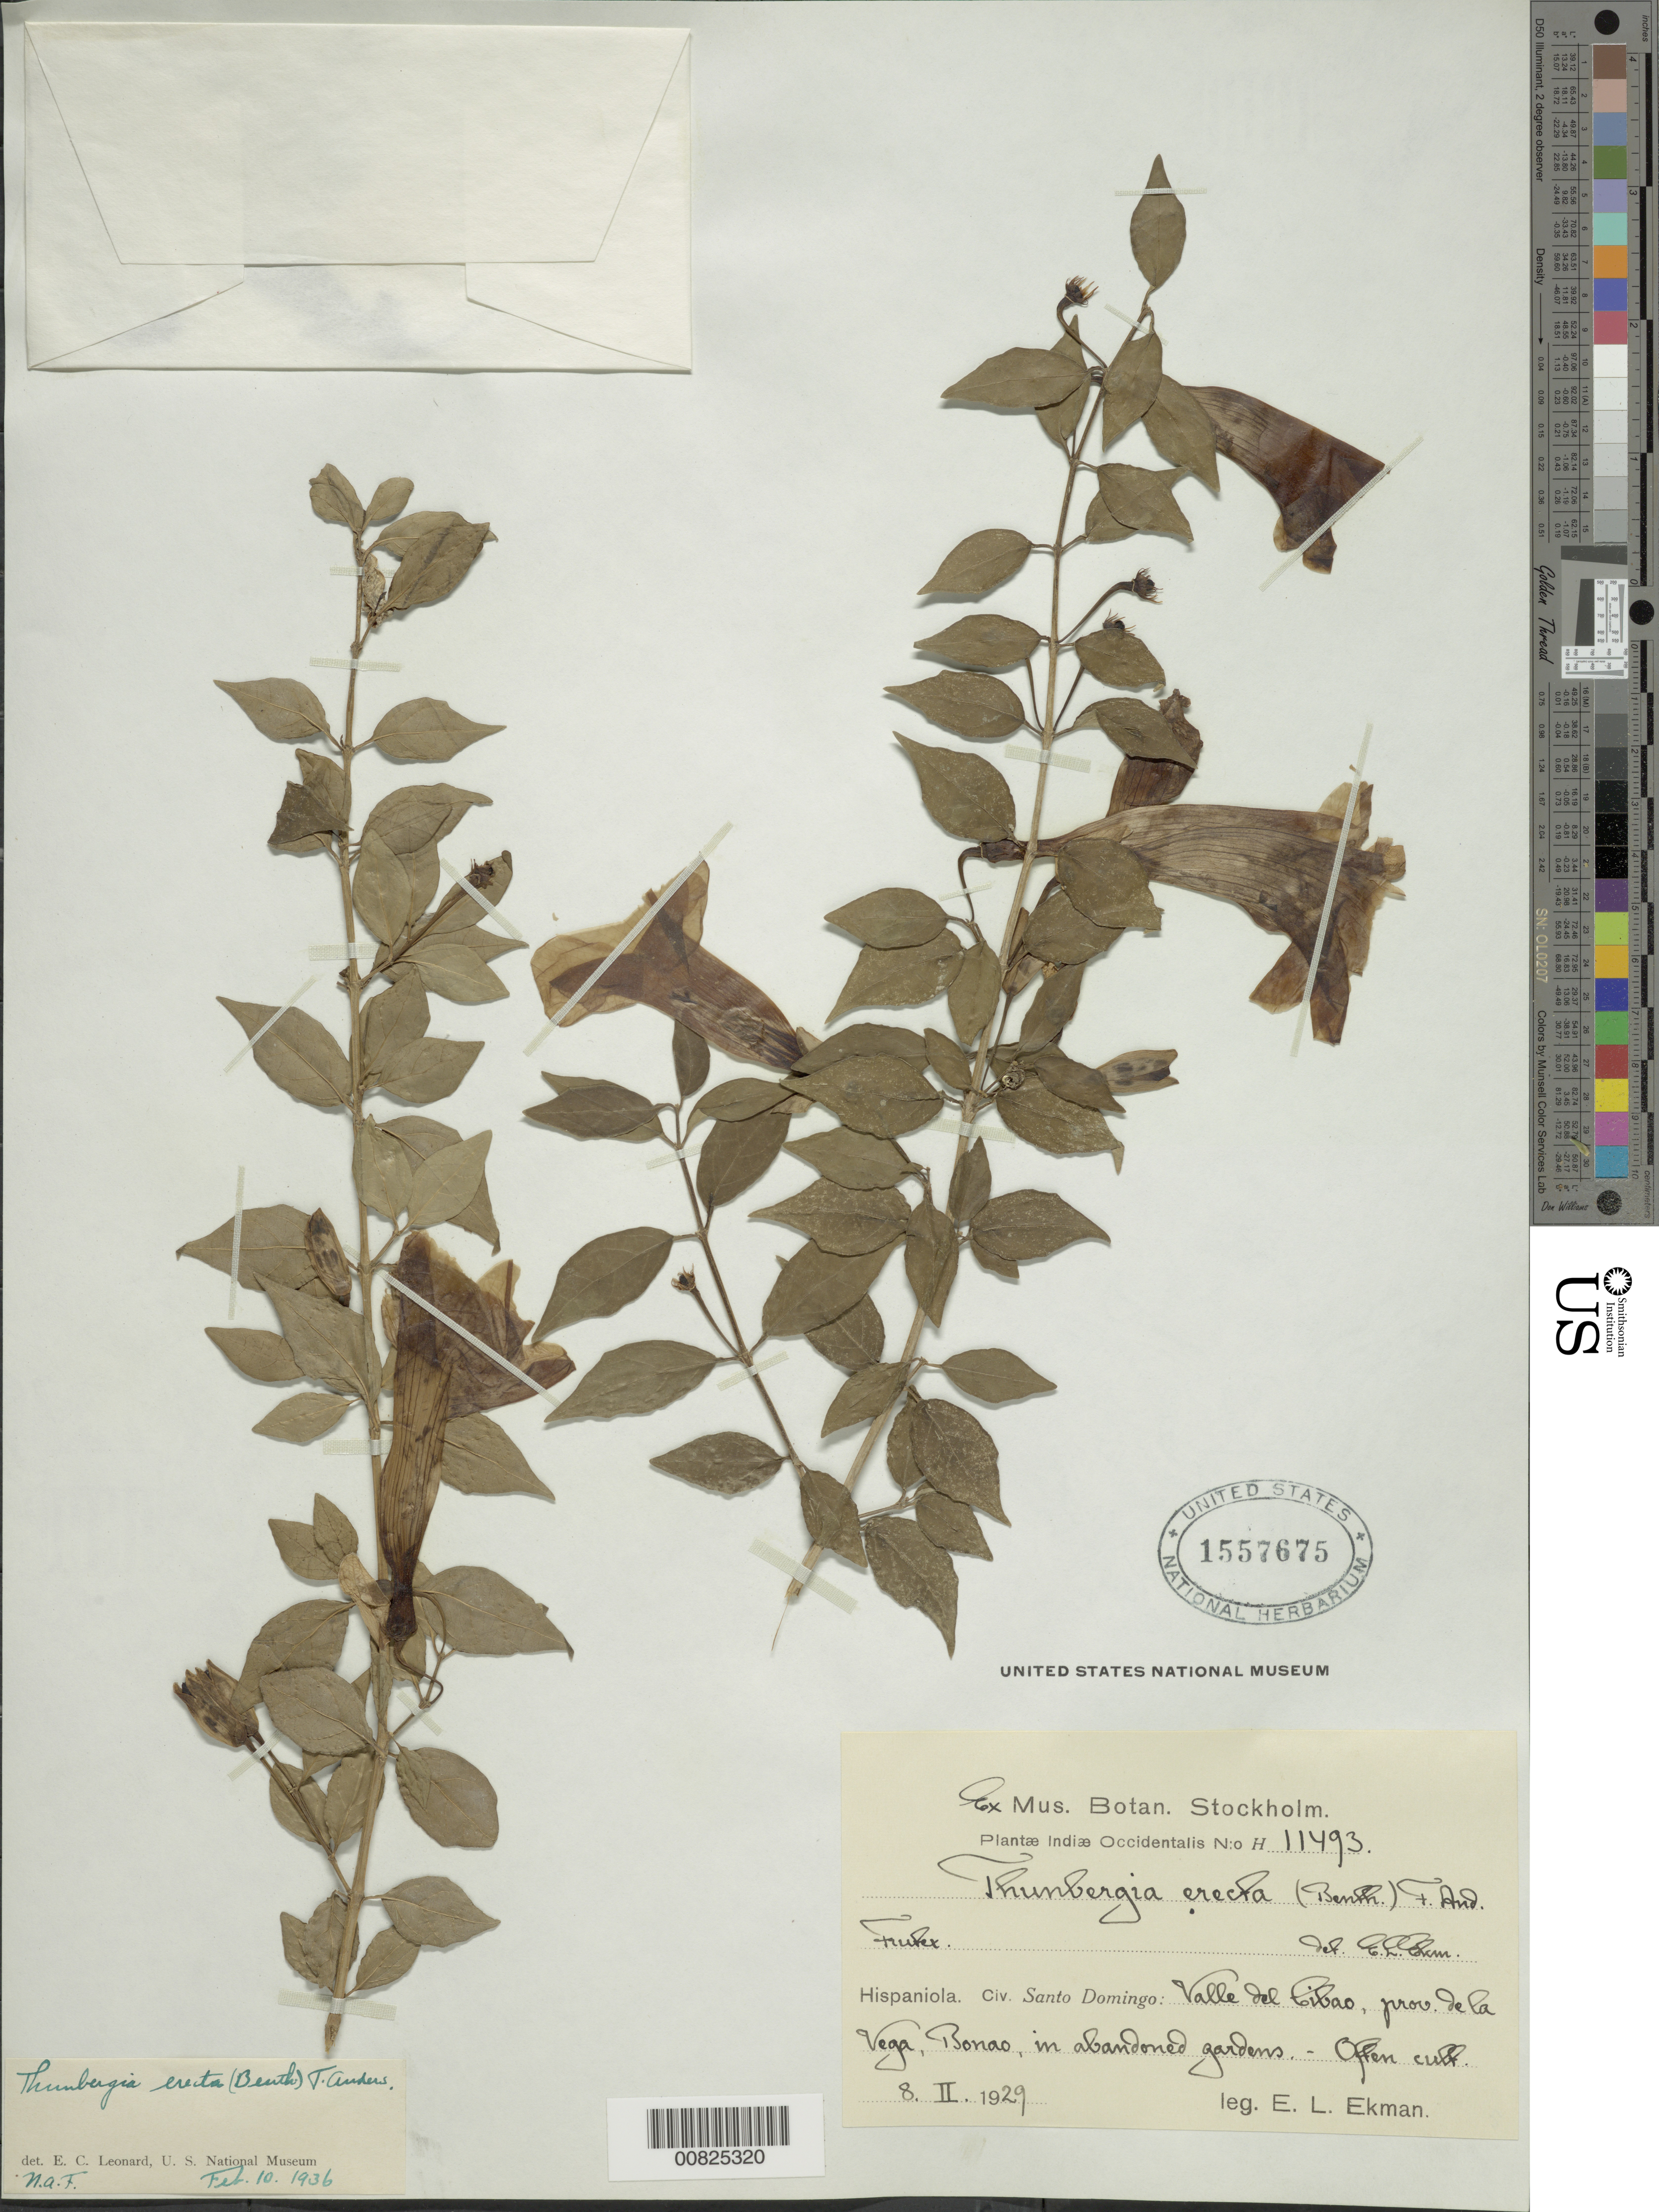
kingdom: Plantae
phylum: Tracheophyta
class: Magnoliopsida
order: Lamiales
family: Acanthaceae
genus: Thunbergia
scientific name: Thunbergia erecta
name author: (Benth.) T. Anderson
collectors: E. L. Ekman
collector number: H 11493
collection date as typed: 08 Feb 1929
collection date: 1929-02-08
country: Dominican Republic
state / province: La Vega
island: Hispaniola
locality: Valle del Cibao, Bonao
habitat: In abondoned gardens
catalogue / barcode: US 1557675